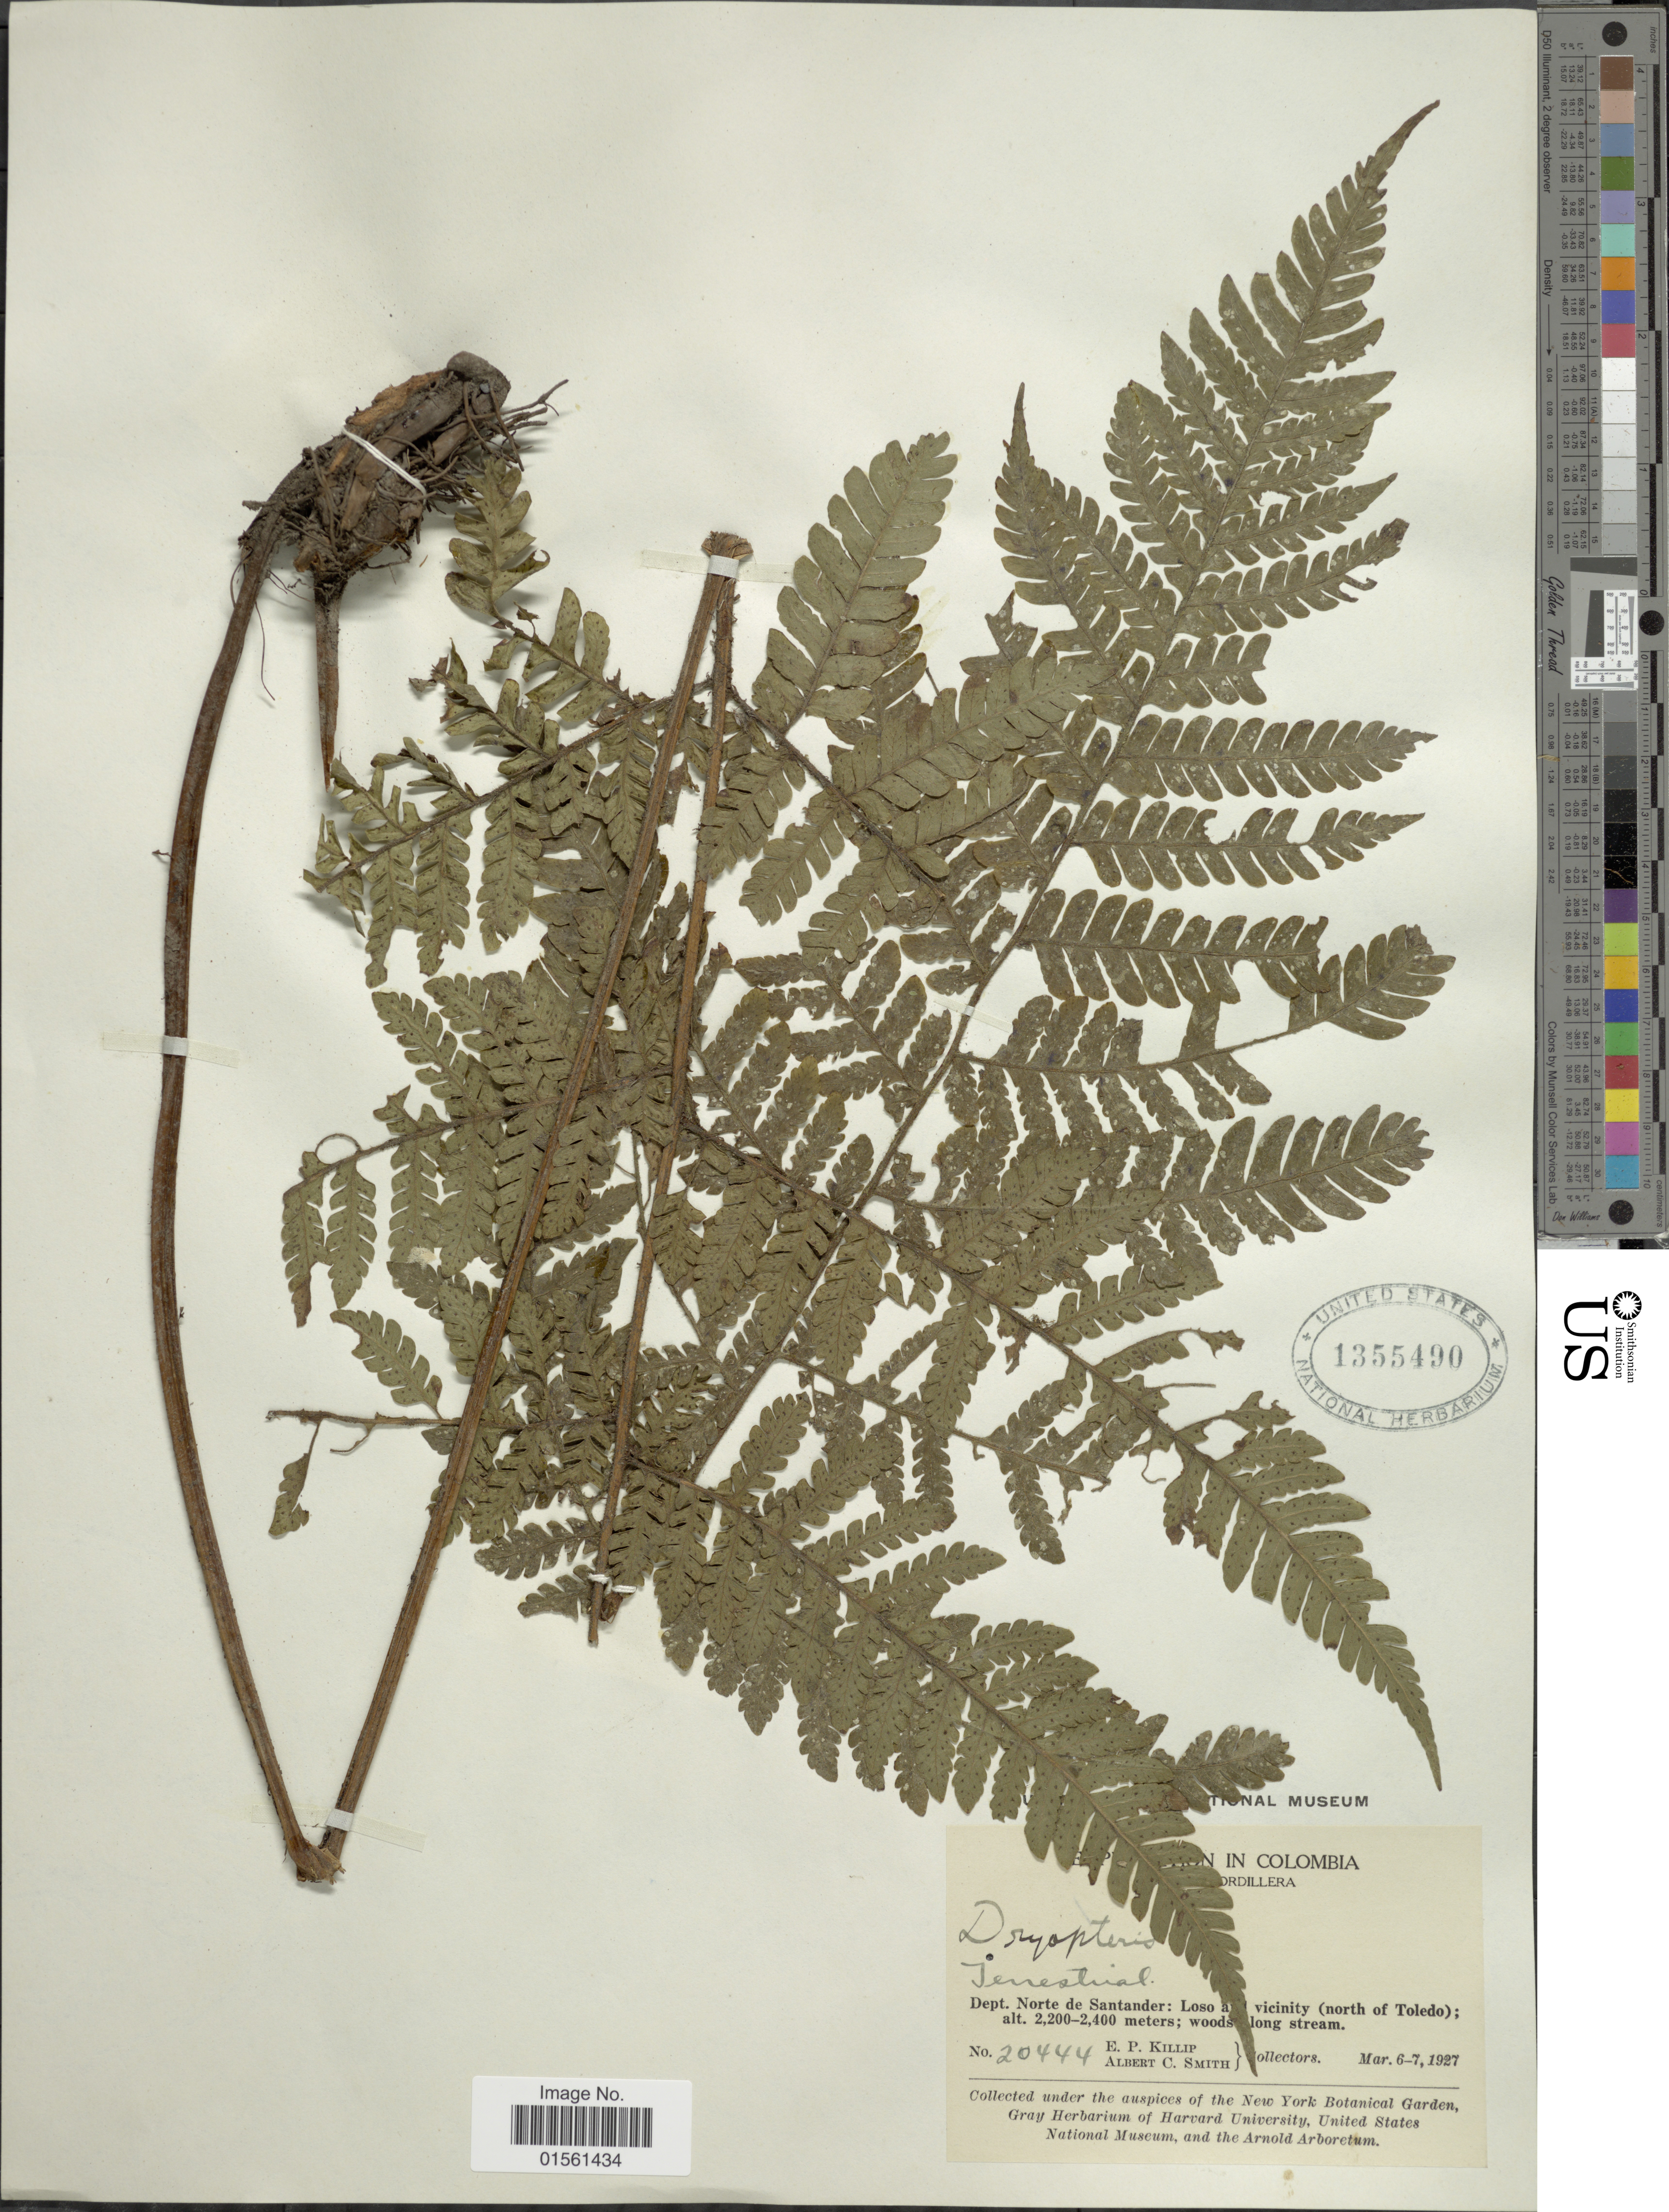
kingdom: Plantae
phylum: Tracheophyta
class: Polypodiopsida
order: Polypodiales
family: Dryopteridaceae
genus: Megalastrum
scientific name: Megalastrum sp.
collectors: E. P. Killip & A. C. Smith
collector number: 20444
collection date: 1927-03-06/1927-03-07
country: Colombia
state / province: Norte de Santander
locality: Dept. Norte de Santander: Loso and vicinity (north of Toledo).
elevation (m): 2200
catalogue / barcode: US 1355490